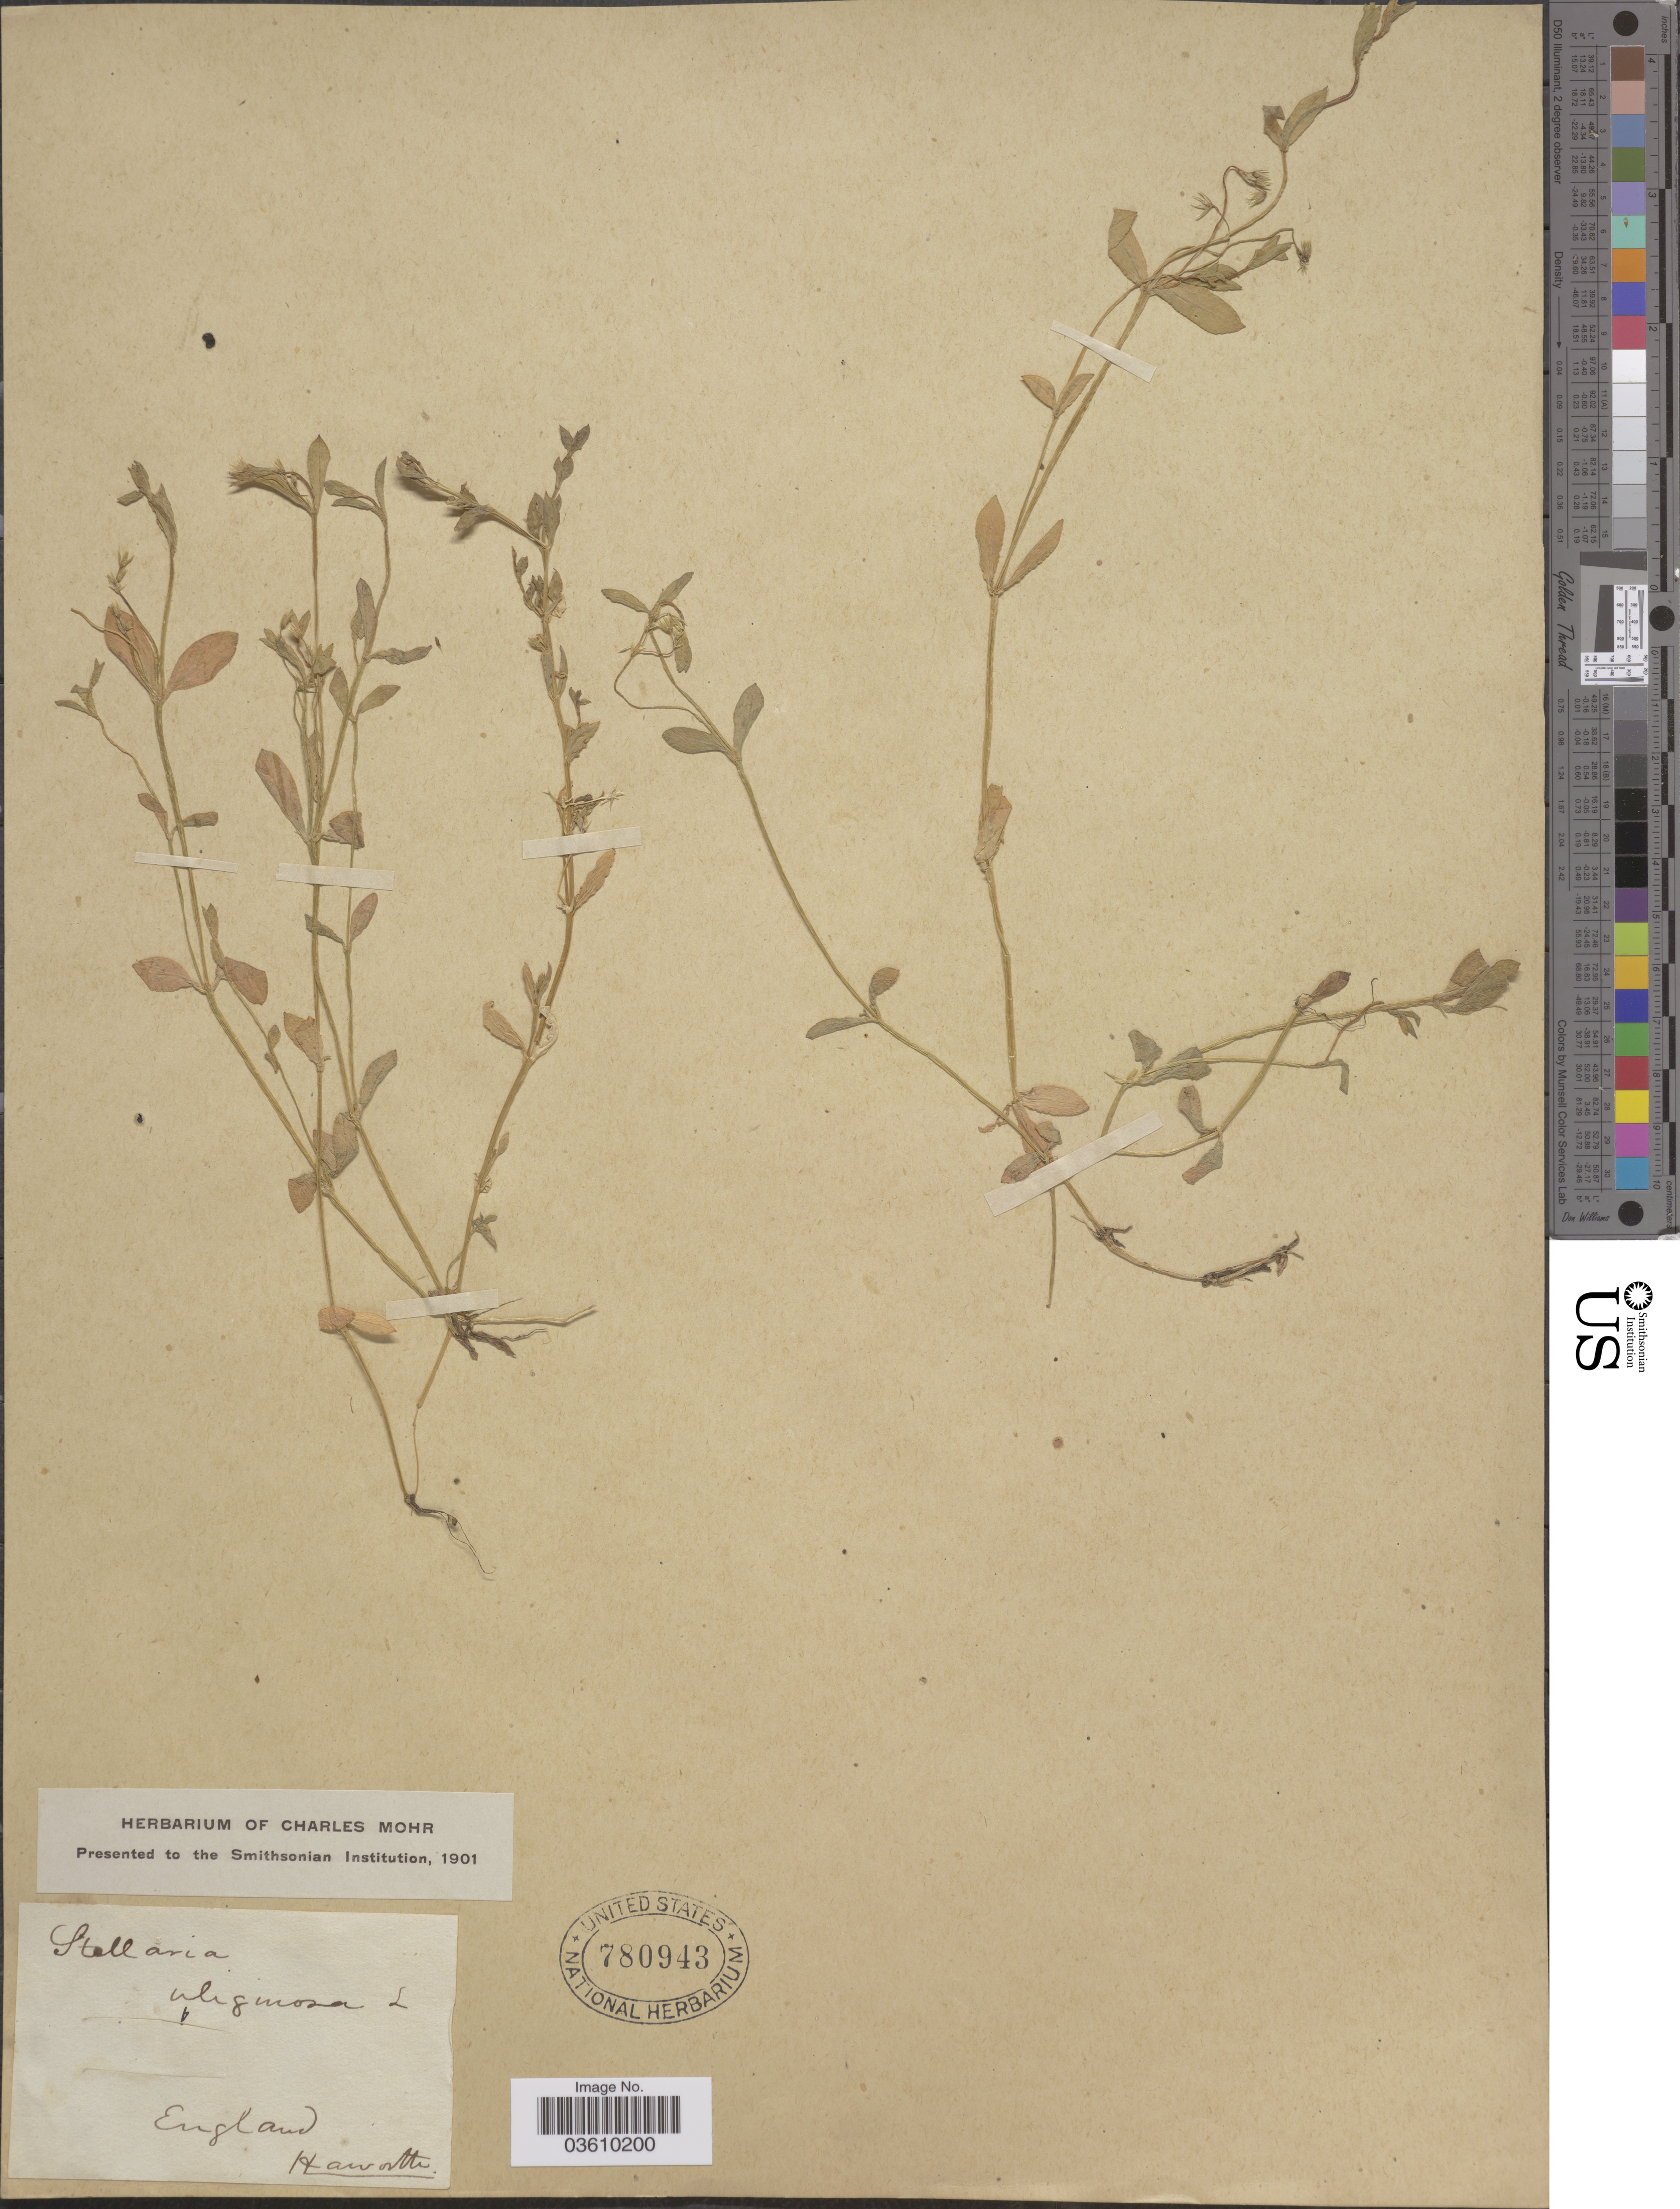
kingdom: Plantae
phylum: Tracheophyta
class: Magnoliopsida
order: Caryophyllales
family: Caryophyllaceae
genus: Stellaria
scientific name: Stellaria stricta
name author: Richardson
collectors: Haworth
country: United Kingdom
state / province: England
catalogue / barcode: US 780943